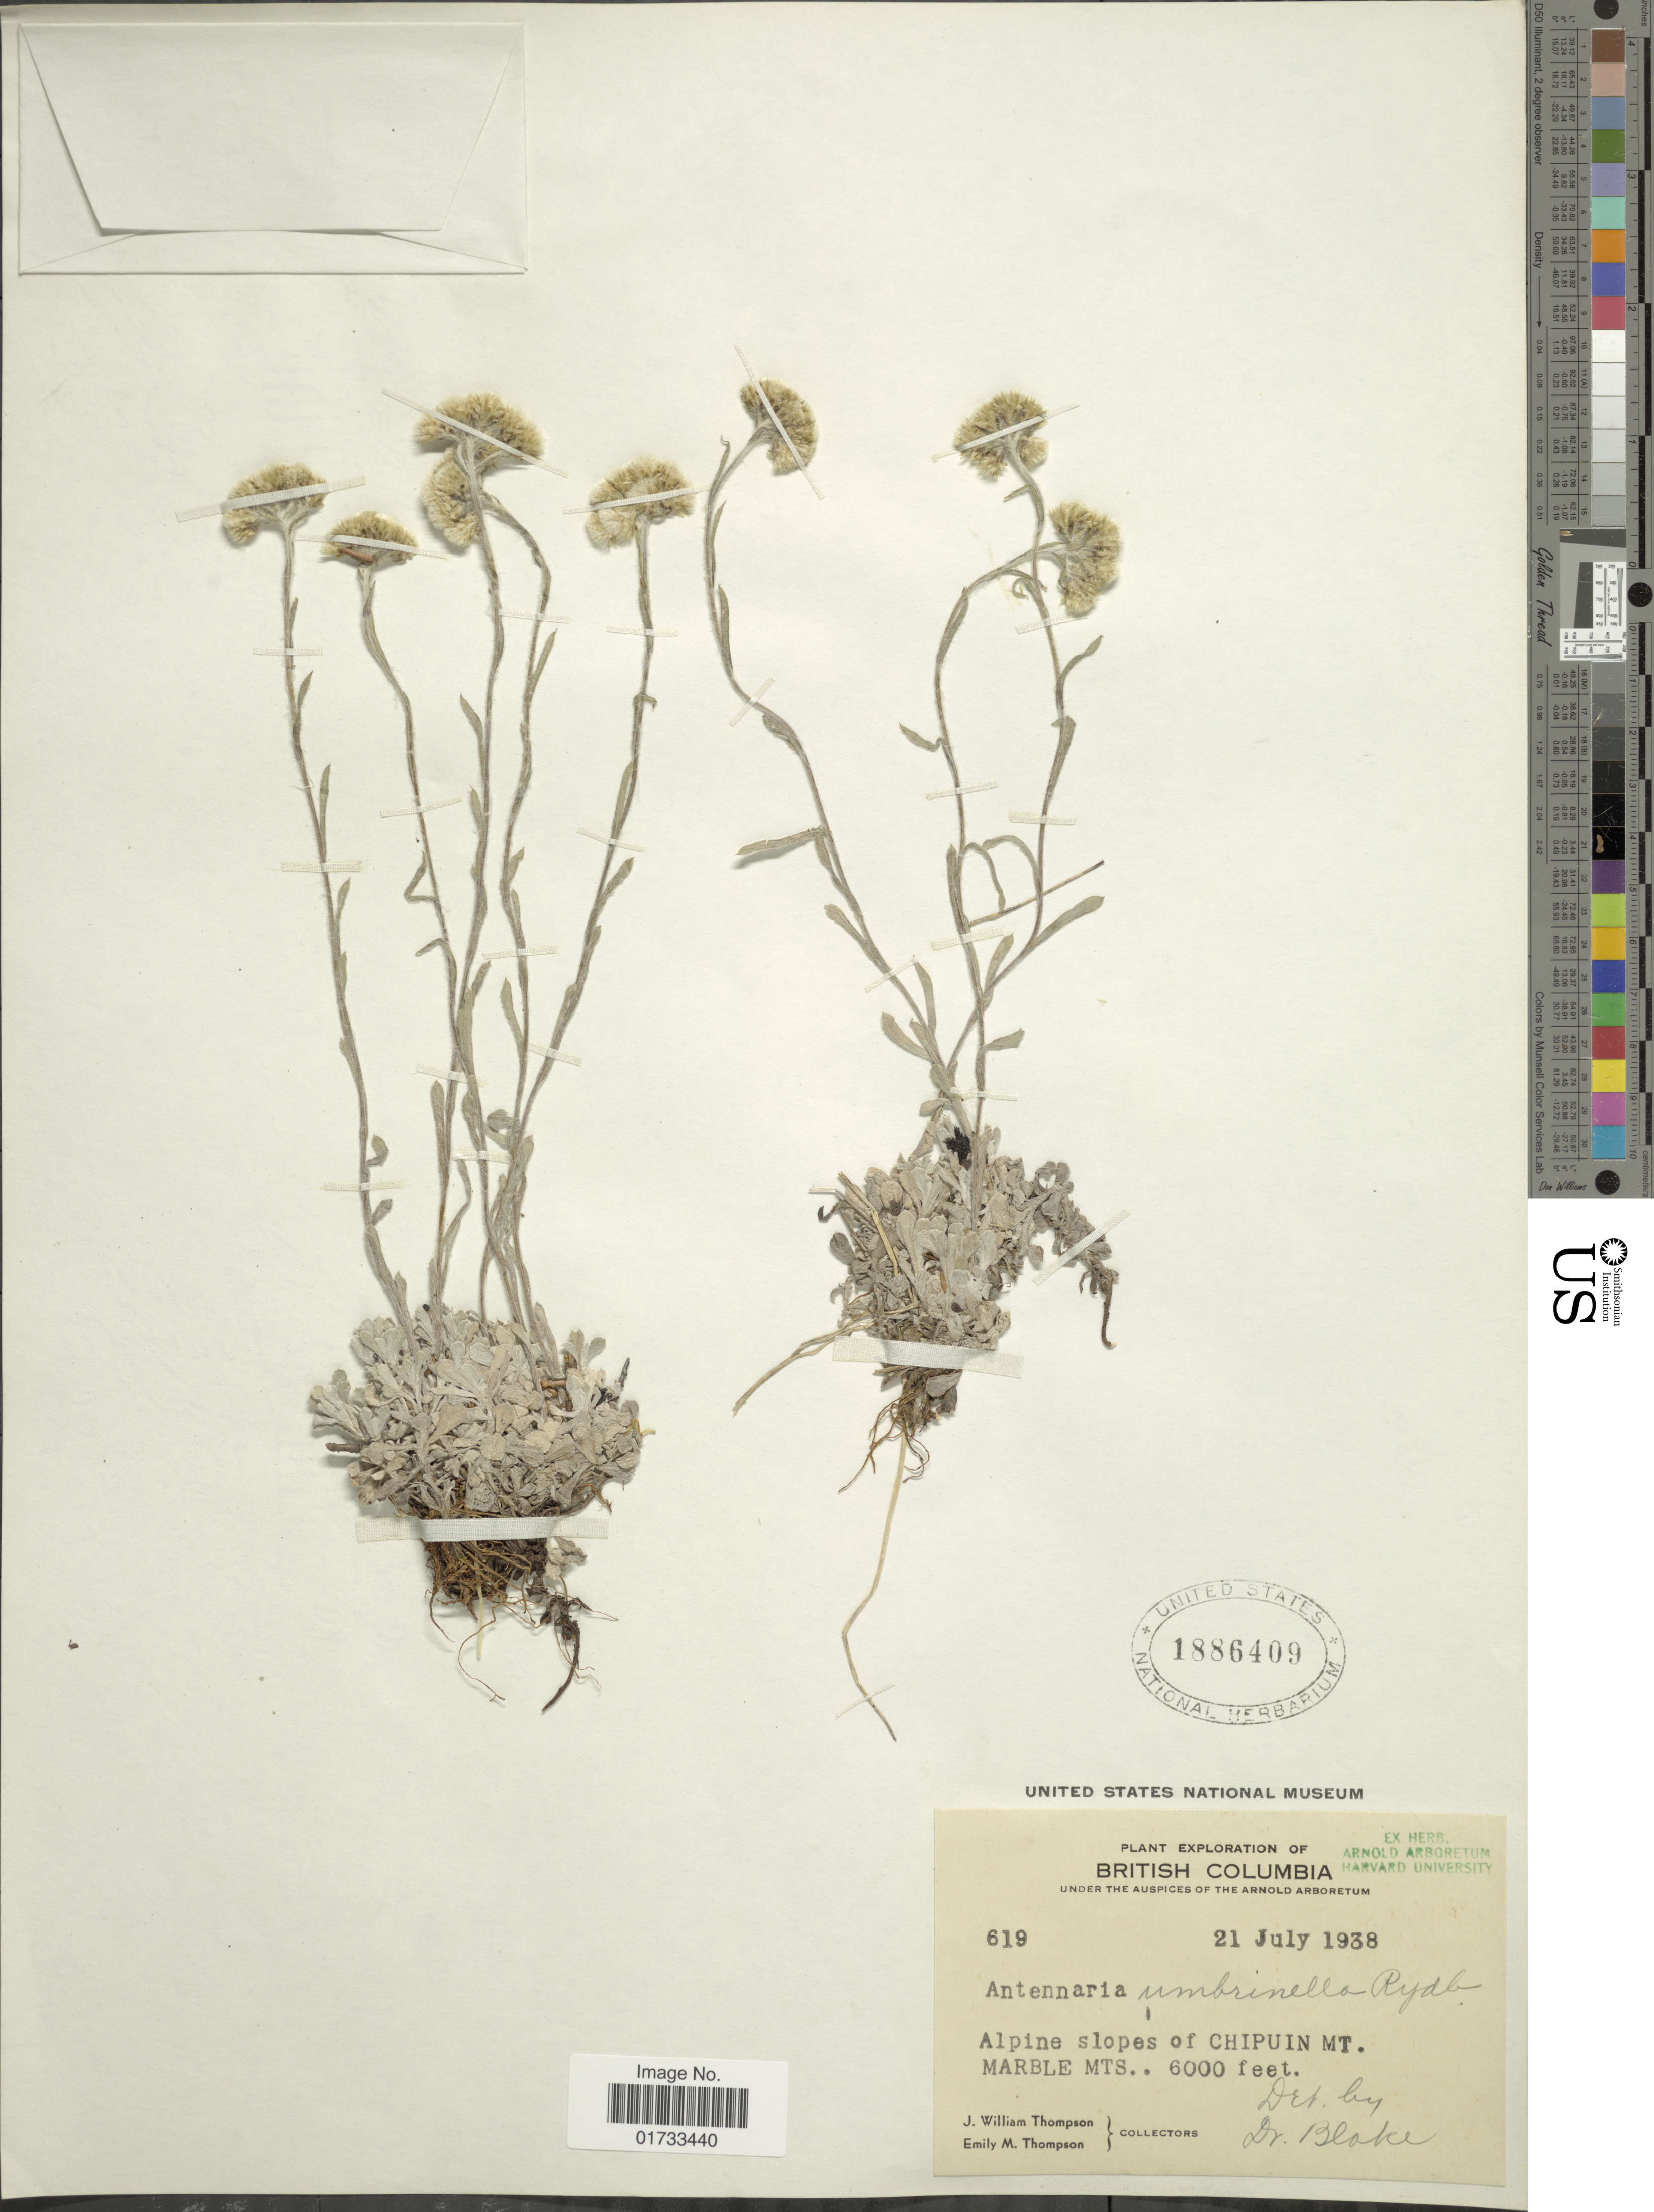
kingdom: Plantae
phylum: Tracheophyta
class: Magnoliopsida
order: Asterales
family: Asteraceae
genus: Antennaria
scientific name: Antennaria umbrinella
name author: Rydb.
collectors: J. W. Thompson & E. M. Thompson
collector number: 619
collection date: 1938-07-21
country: Canada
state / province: British Columbia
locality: Alpine slopes of Chipuin Mt., Marble Mts.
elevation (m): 1829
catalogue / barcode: US 1886409